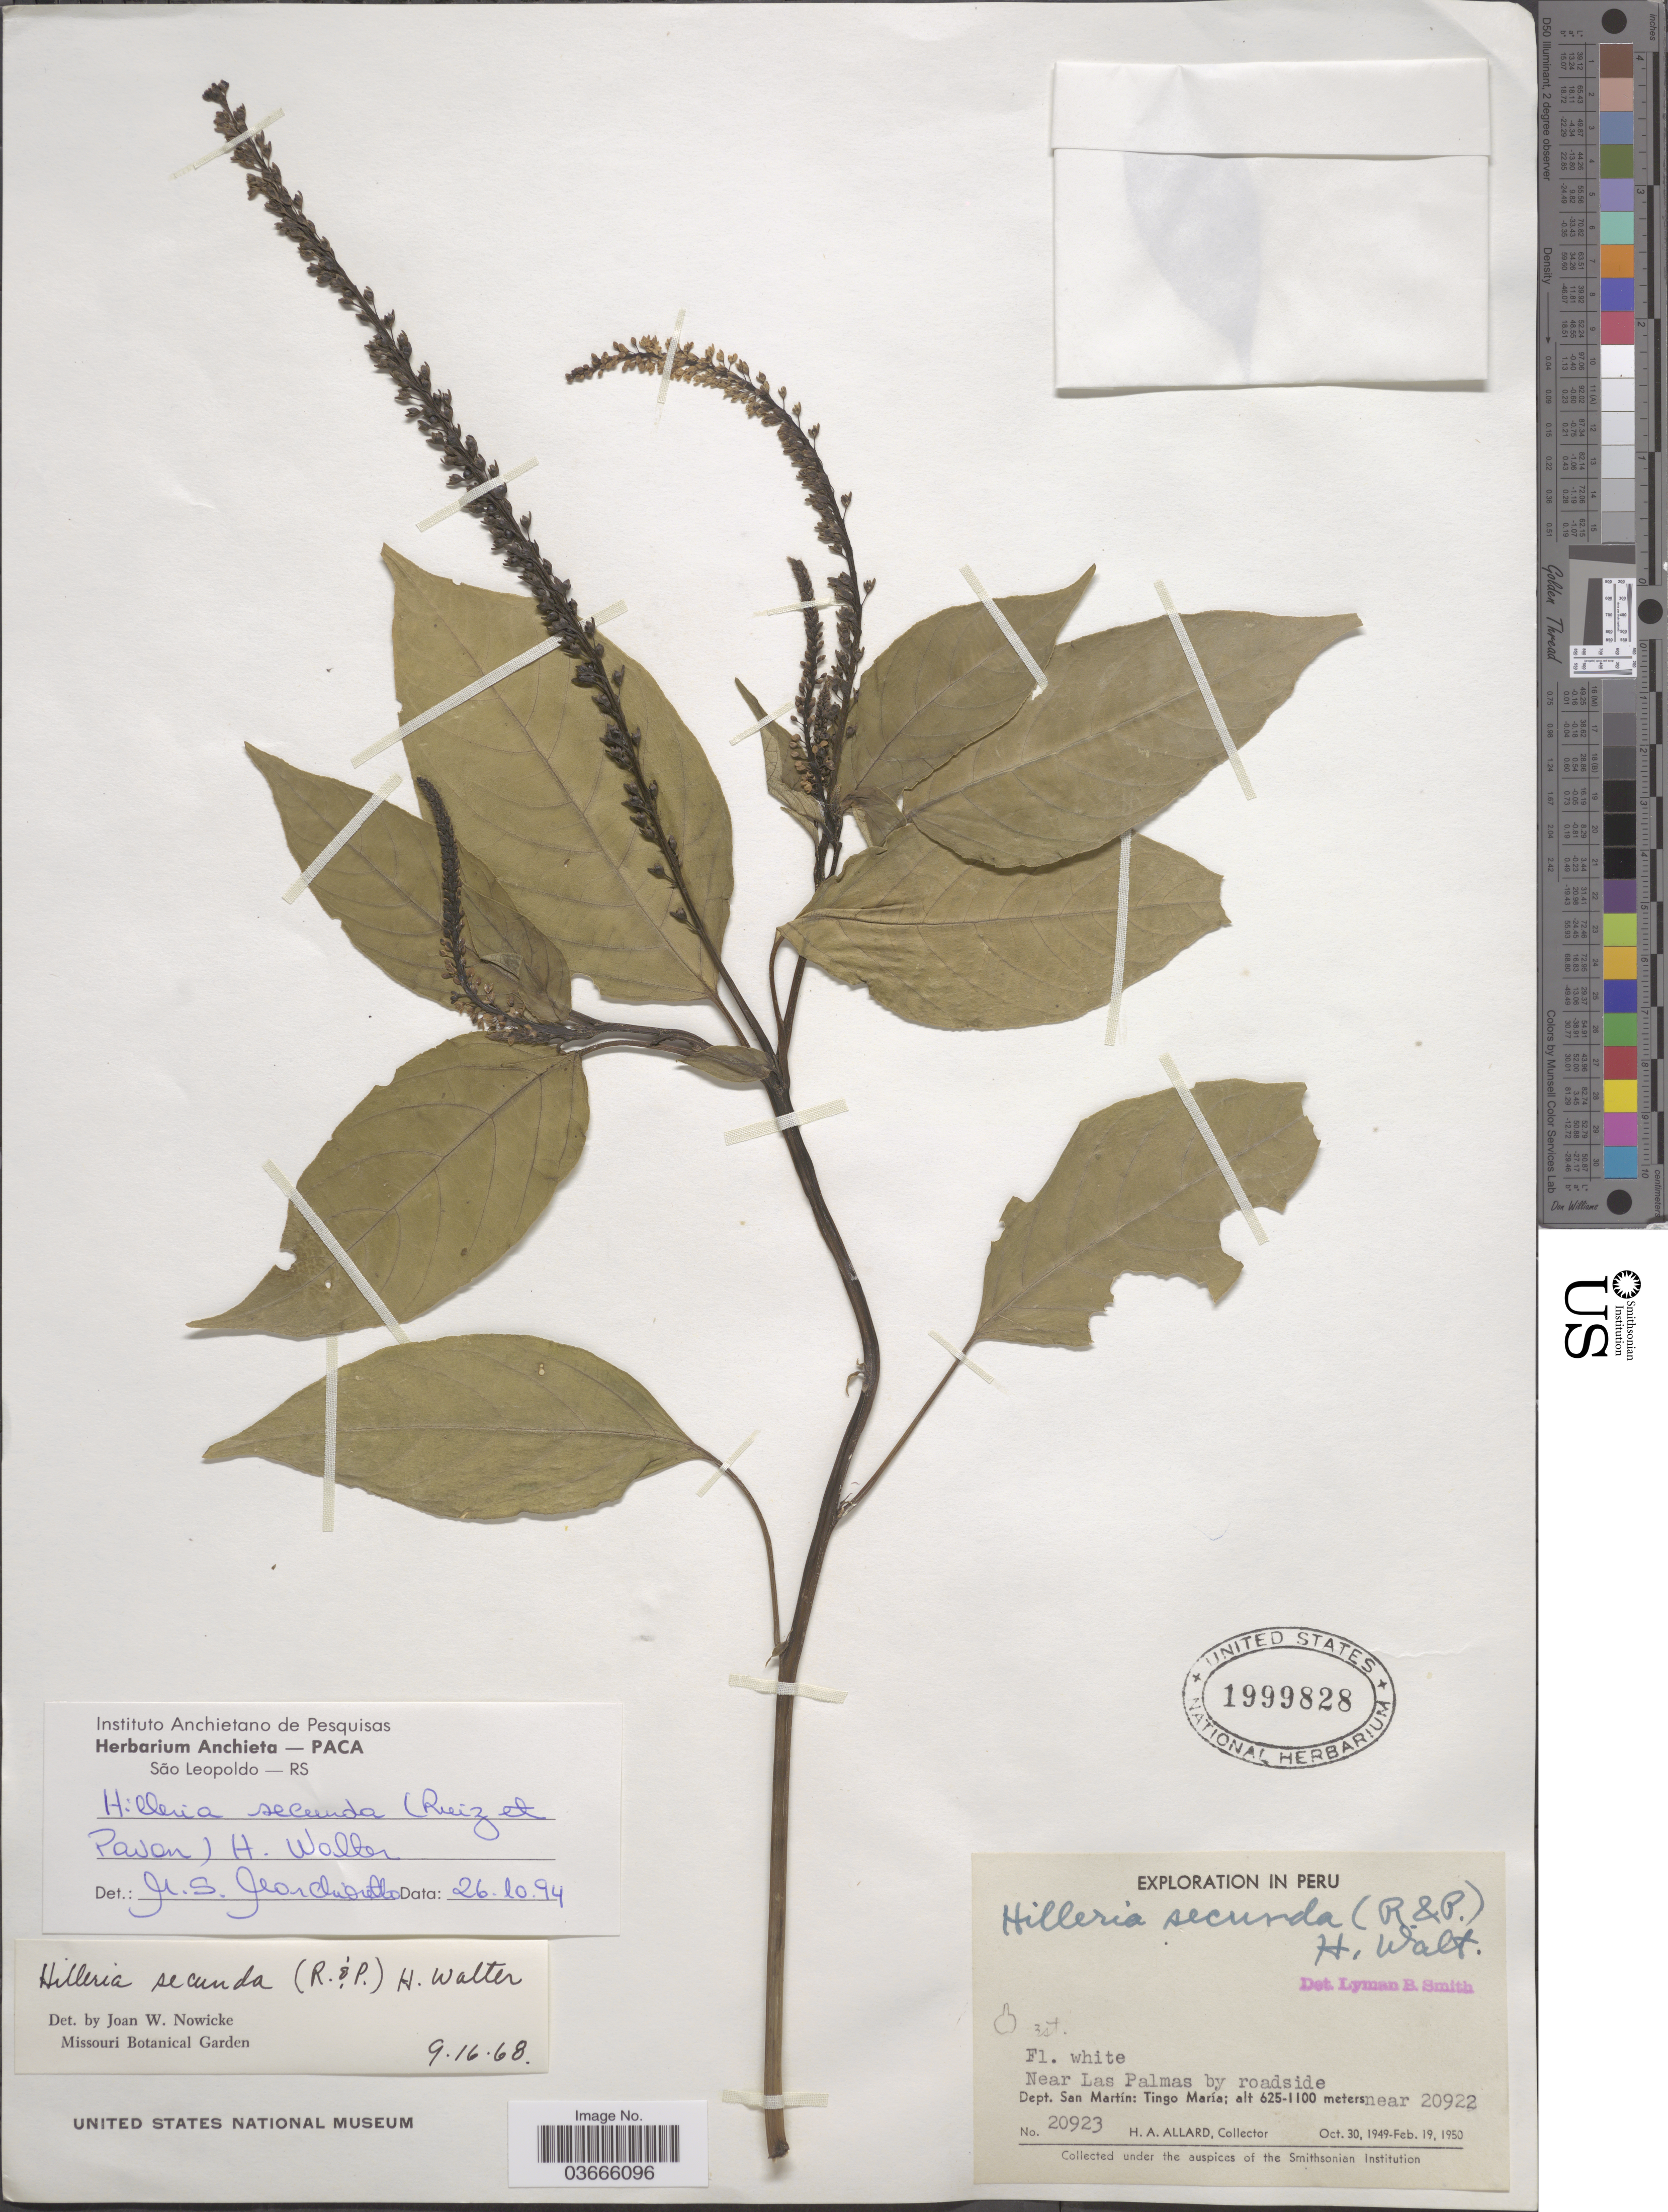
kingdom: Plantae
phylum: Tracheophyta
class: Magnoliopsida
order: Caryophyllales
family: Phytolaccaceae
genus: Hilleria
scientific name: Hilleria secunda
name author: (Ruiz & Pav.) H. Walter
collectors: H. A. Allard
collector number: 20923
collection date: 1949-10-30/1950-02-19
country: Peru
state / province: San Martín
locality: Near Las Palmas by roadside. Dept. San Martín: Tingo María. Near 20922.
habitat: by roadside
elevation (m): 625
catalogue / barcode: US 1999828